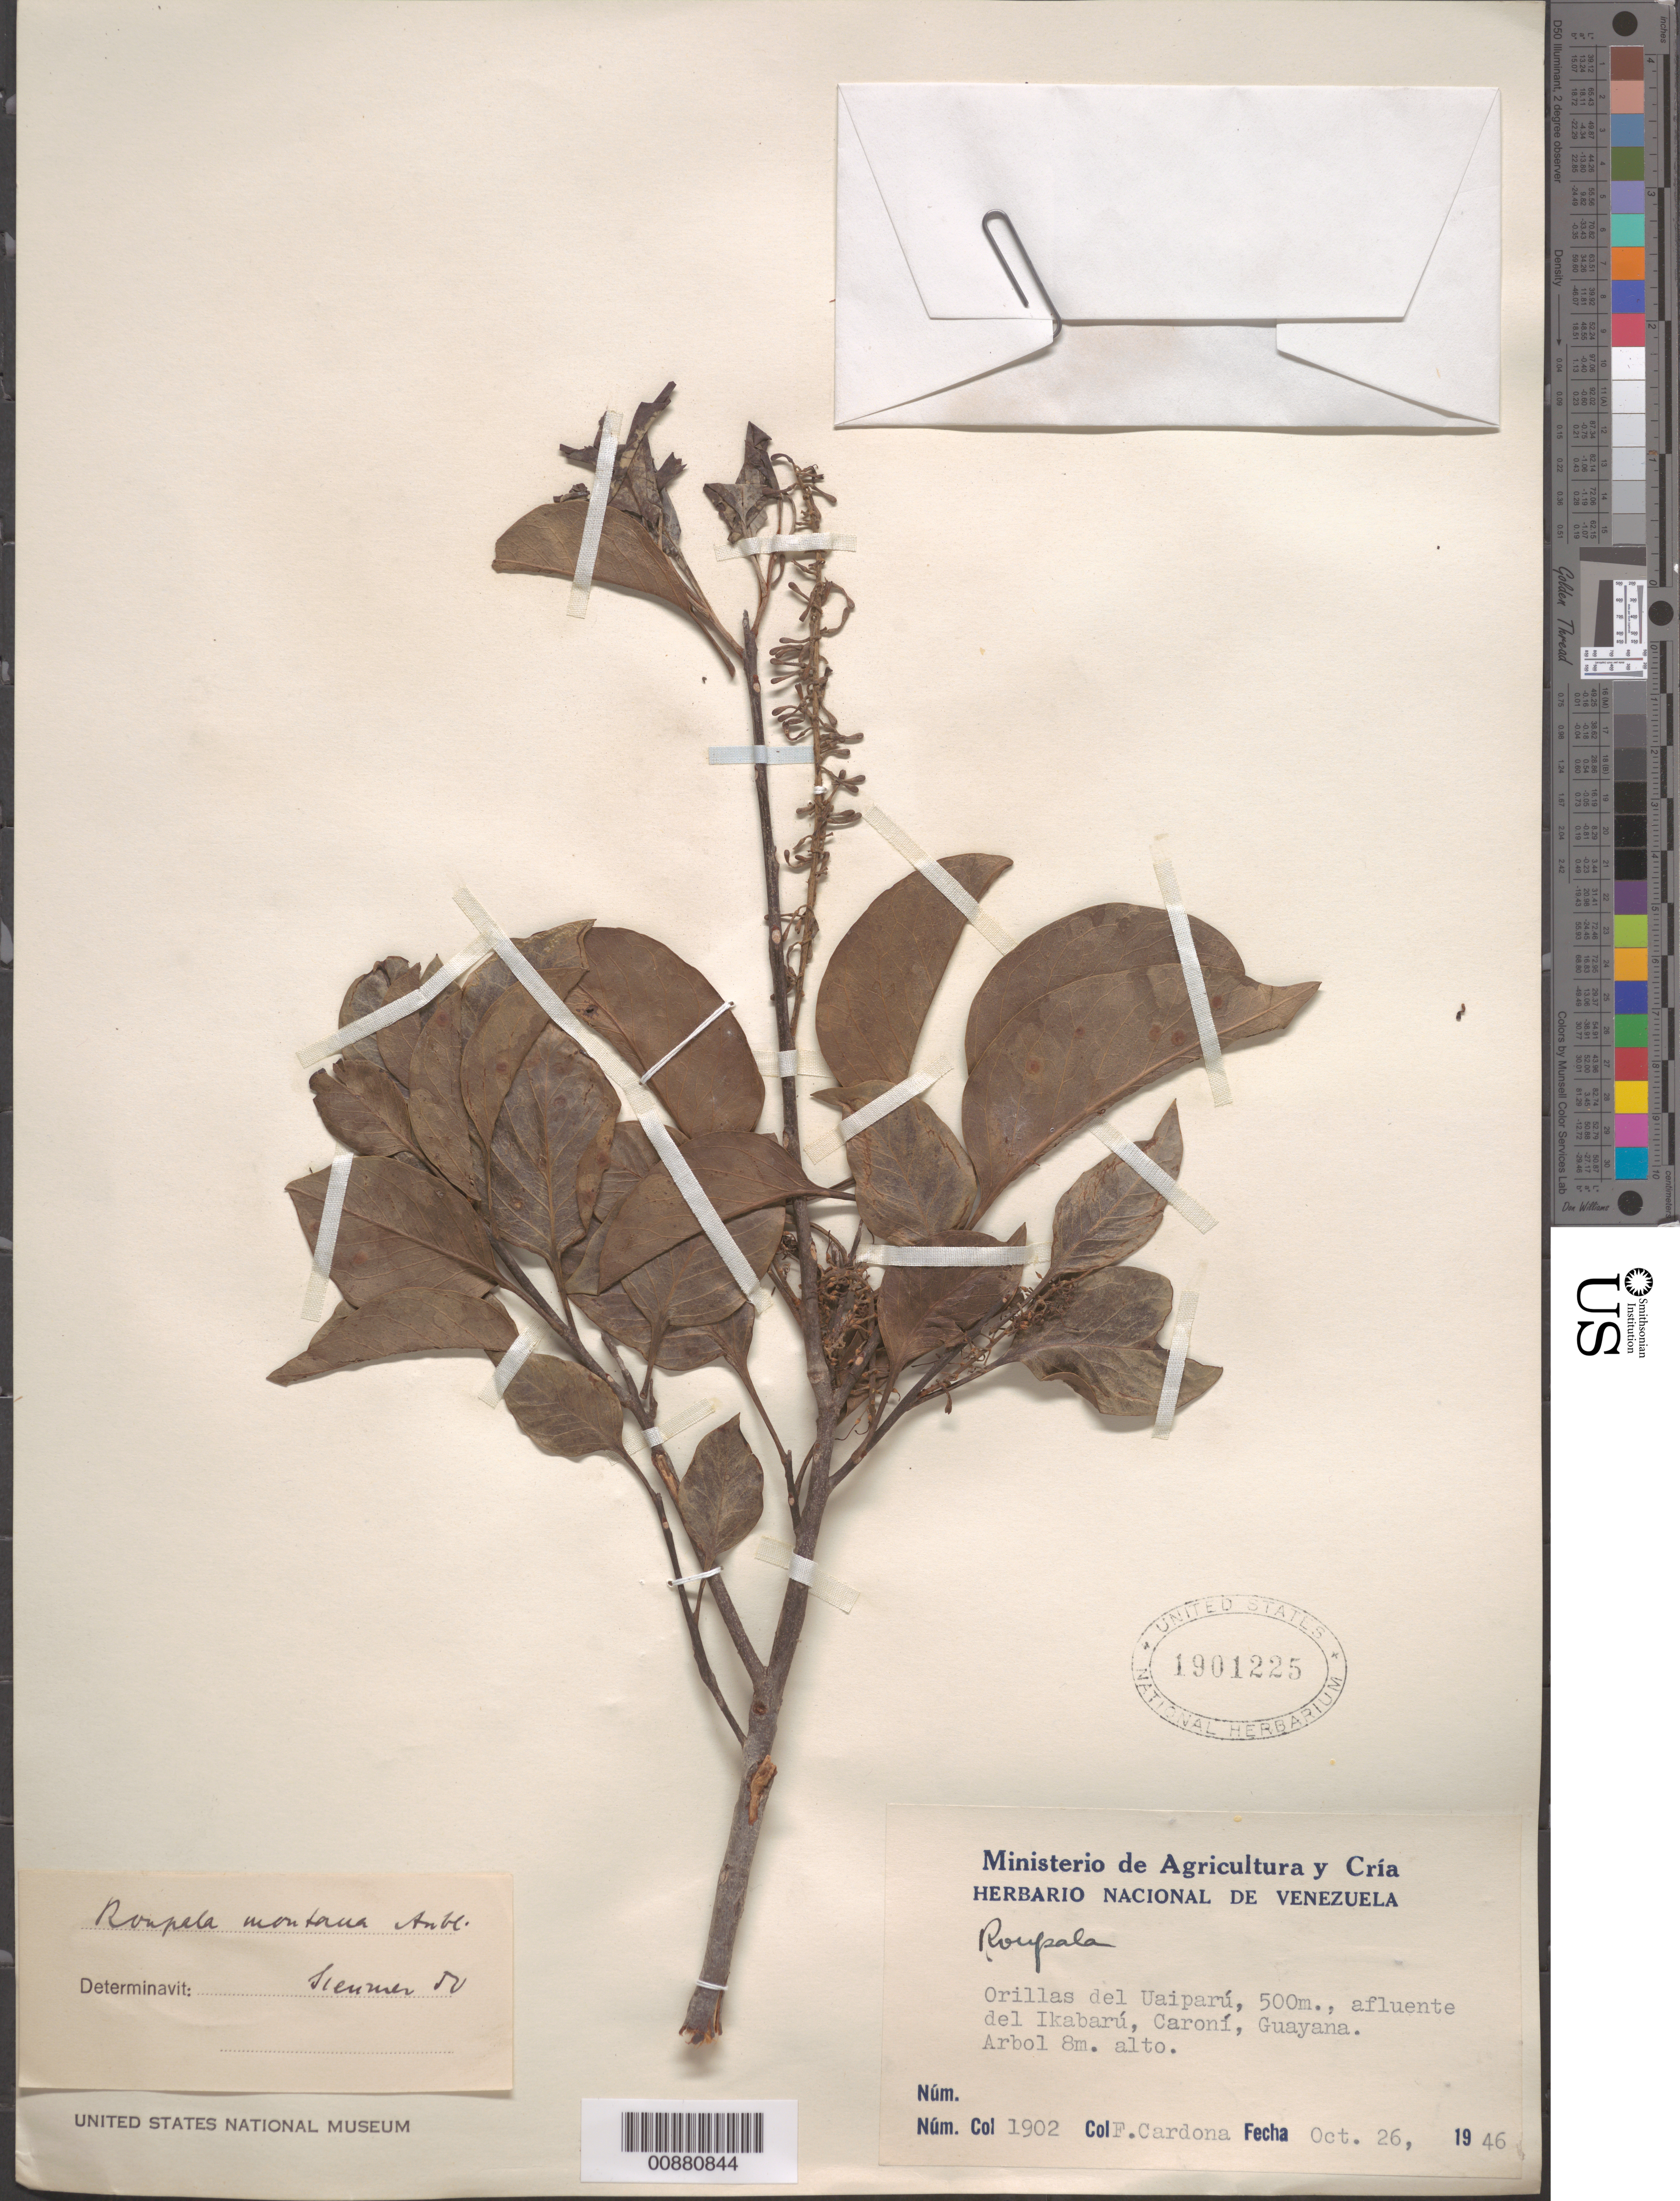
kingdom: Plantae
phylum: Tracheophyta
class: Magnoliopsida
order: Proteales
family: Proteaceae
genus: Roupala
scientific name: Roupala montana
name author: Aubl.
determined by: Sleumer, H. O.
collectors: F. Cardona Puig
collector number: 1902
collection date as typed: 26-Oct-46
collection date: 1946-10-26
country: Venezuela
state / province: Bolívar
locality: Río Uaiparú, affl. del Ikabarú, Río Caroní, Guayana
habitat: Orillas del río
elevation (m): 500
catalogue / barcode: US 1901225